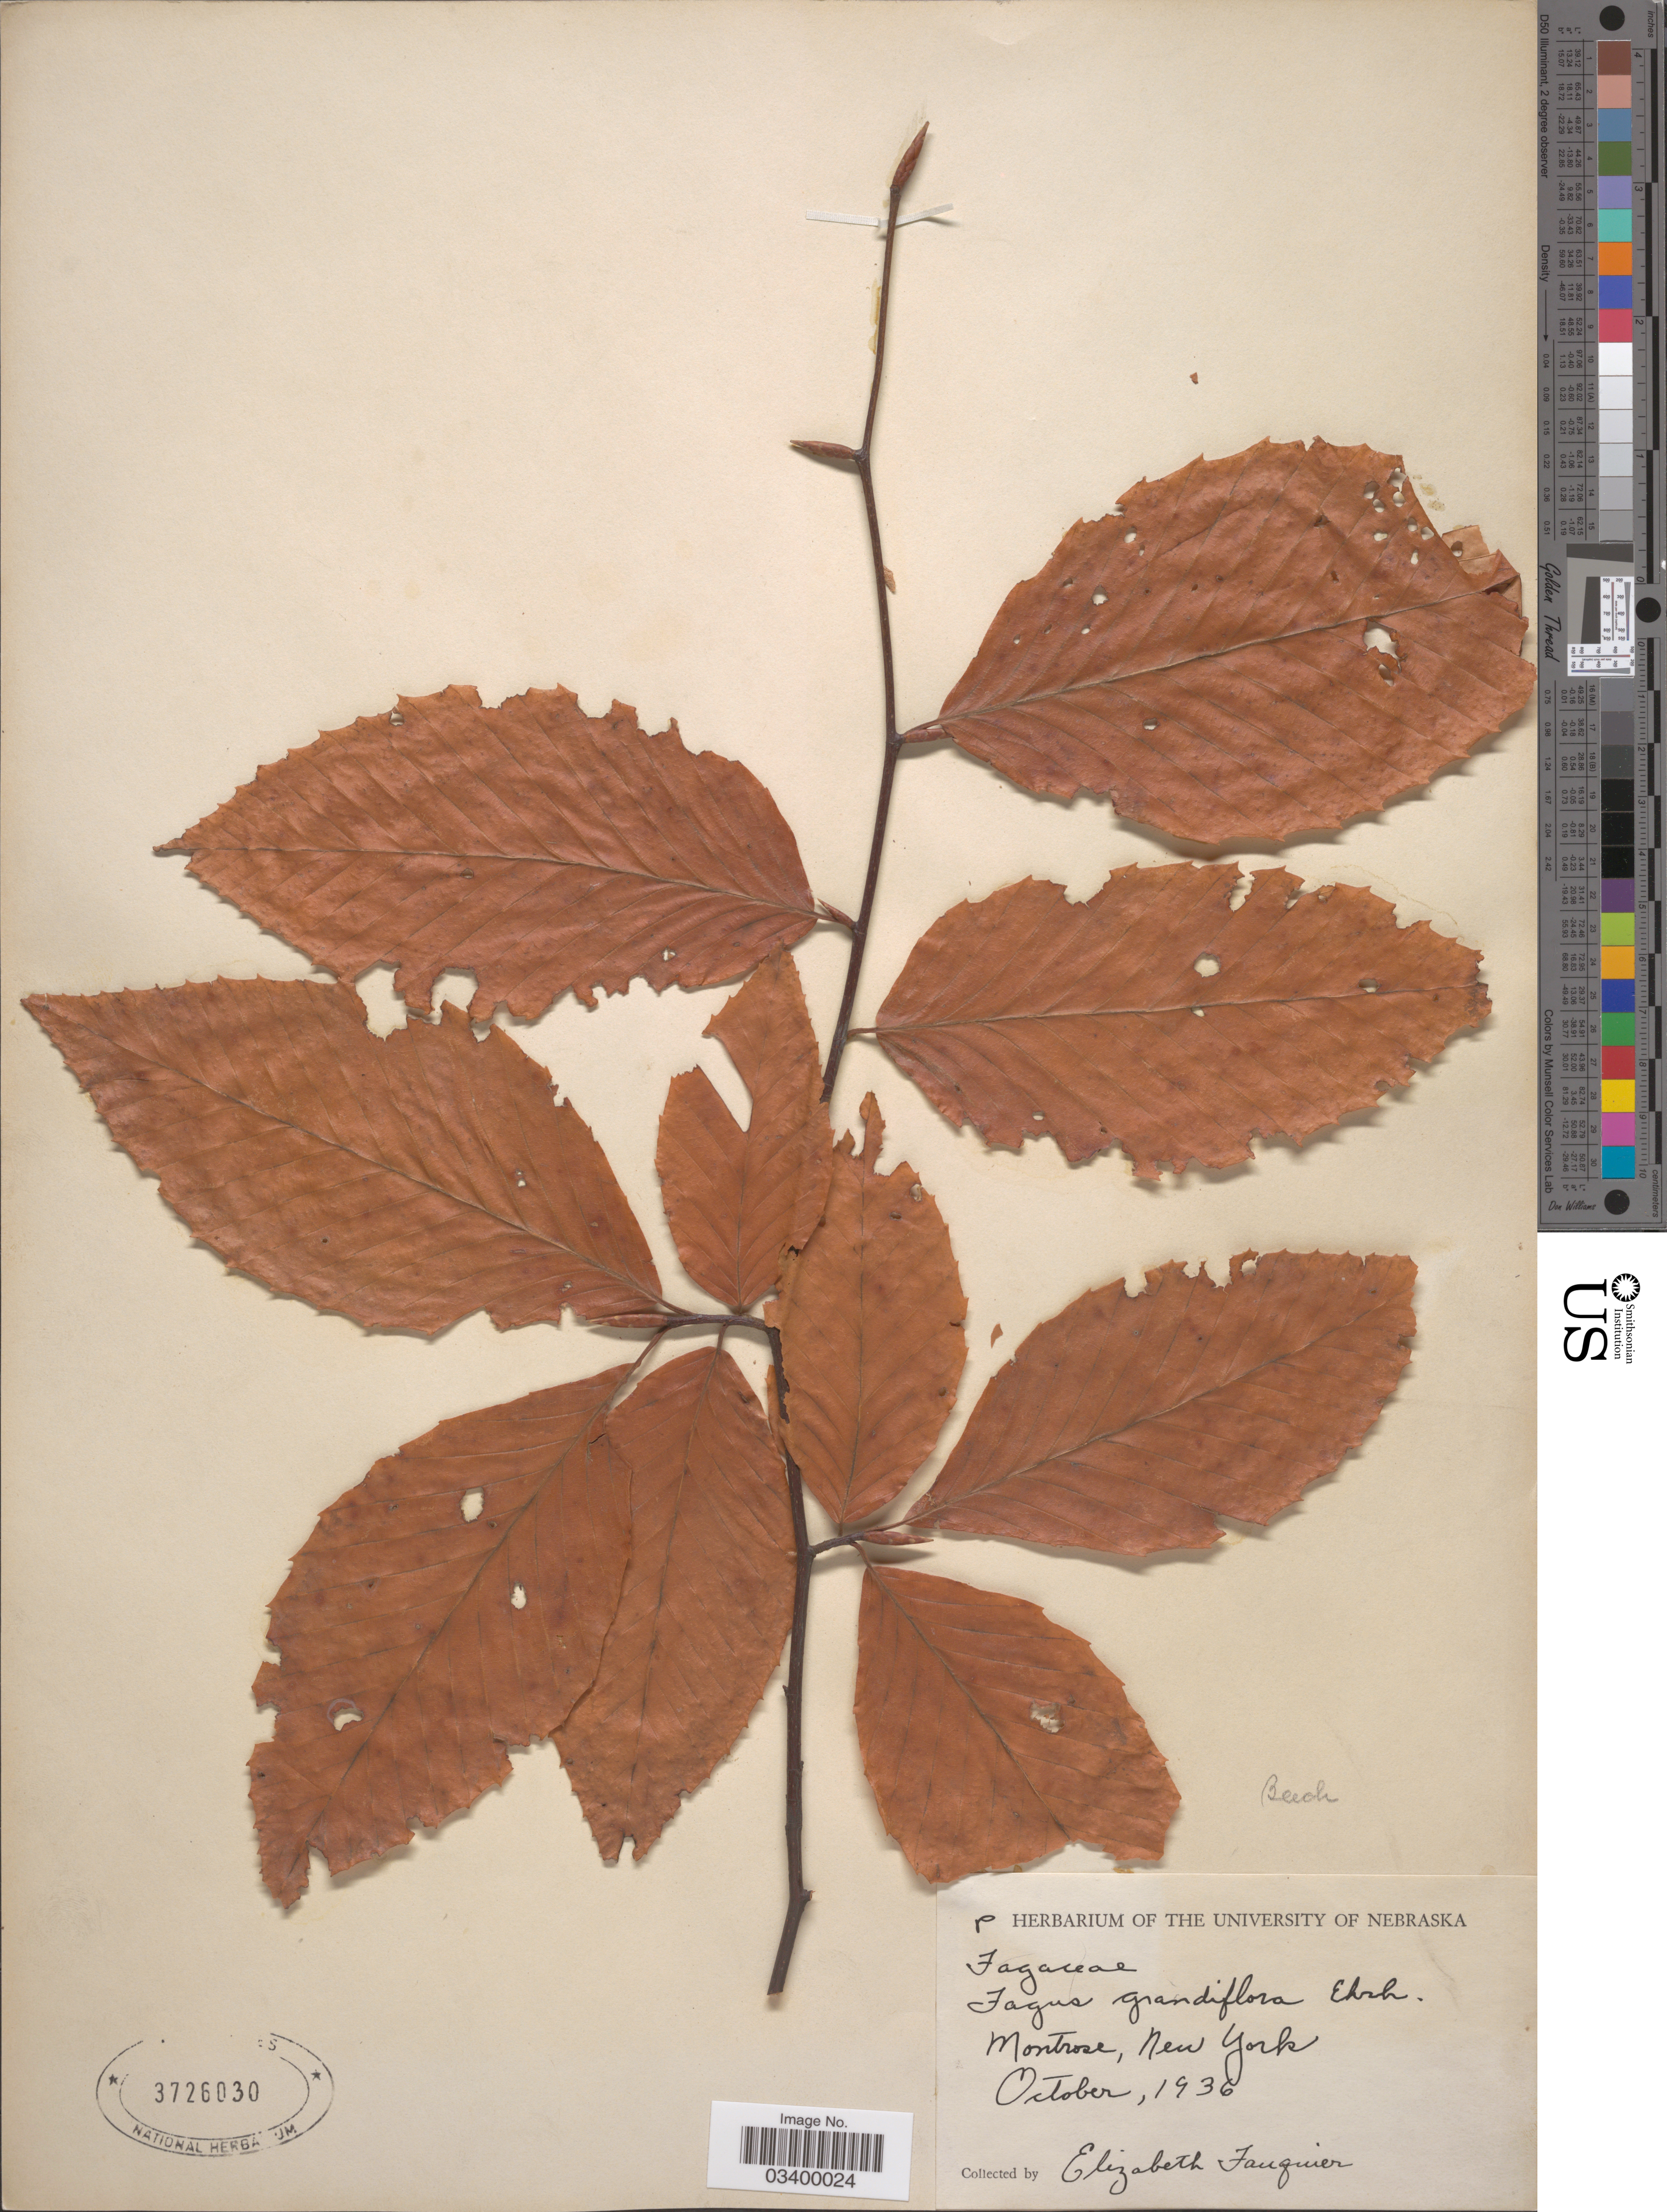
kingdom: Plantae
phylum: Tracheophyta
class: Magnoliopsida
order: Fagales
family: Fagaceae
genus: Fagus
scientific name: Fagus grandifolia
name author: Ehrh.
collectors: E. Fauquier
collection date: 1936-10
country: United States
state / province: New York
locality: Montrose.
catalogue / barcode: US 3726030